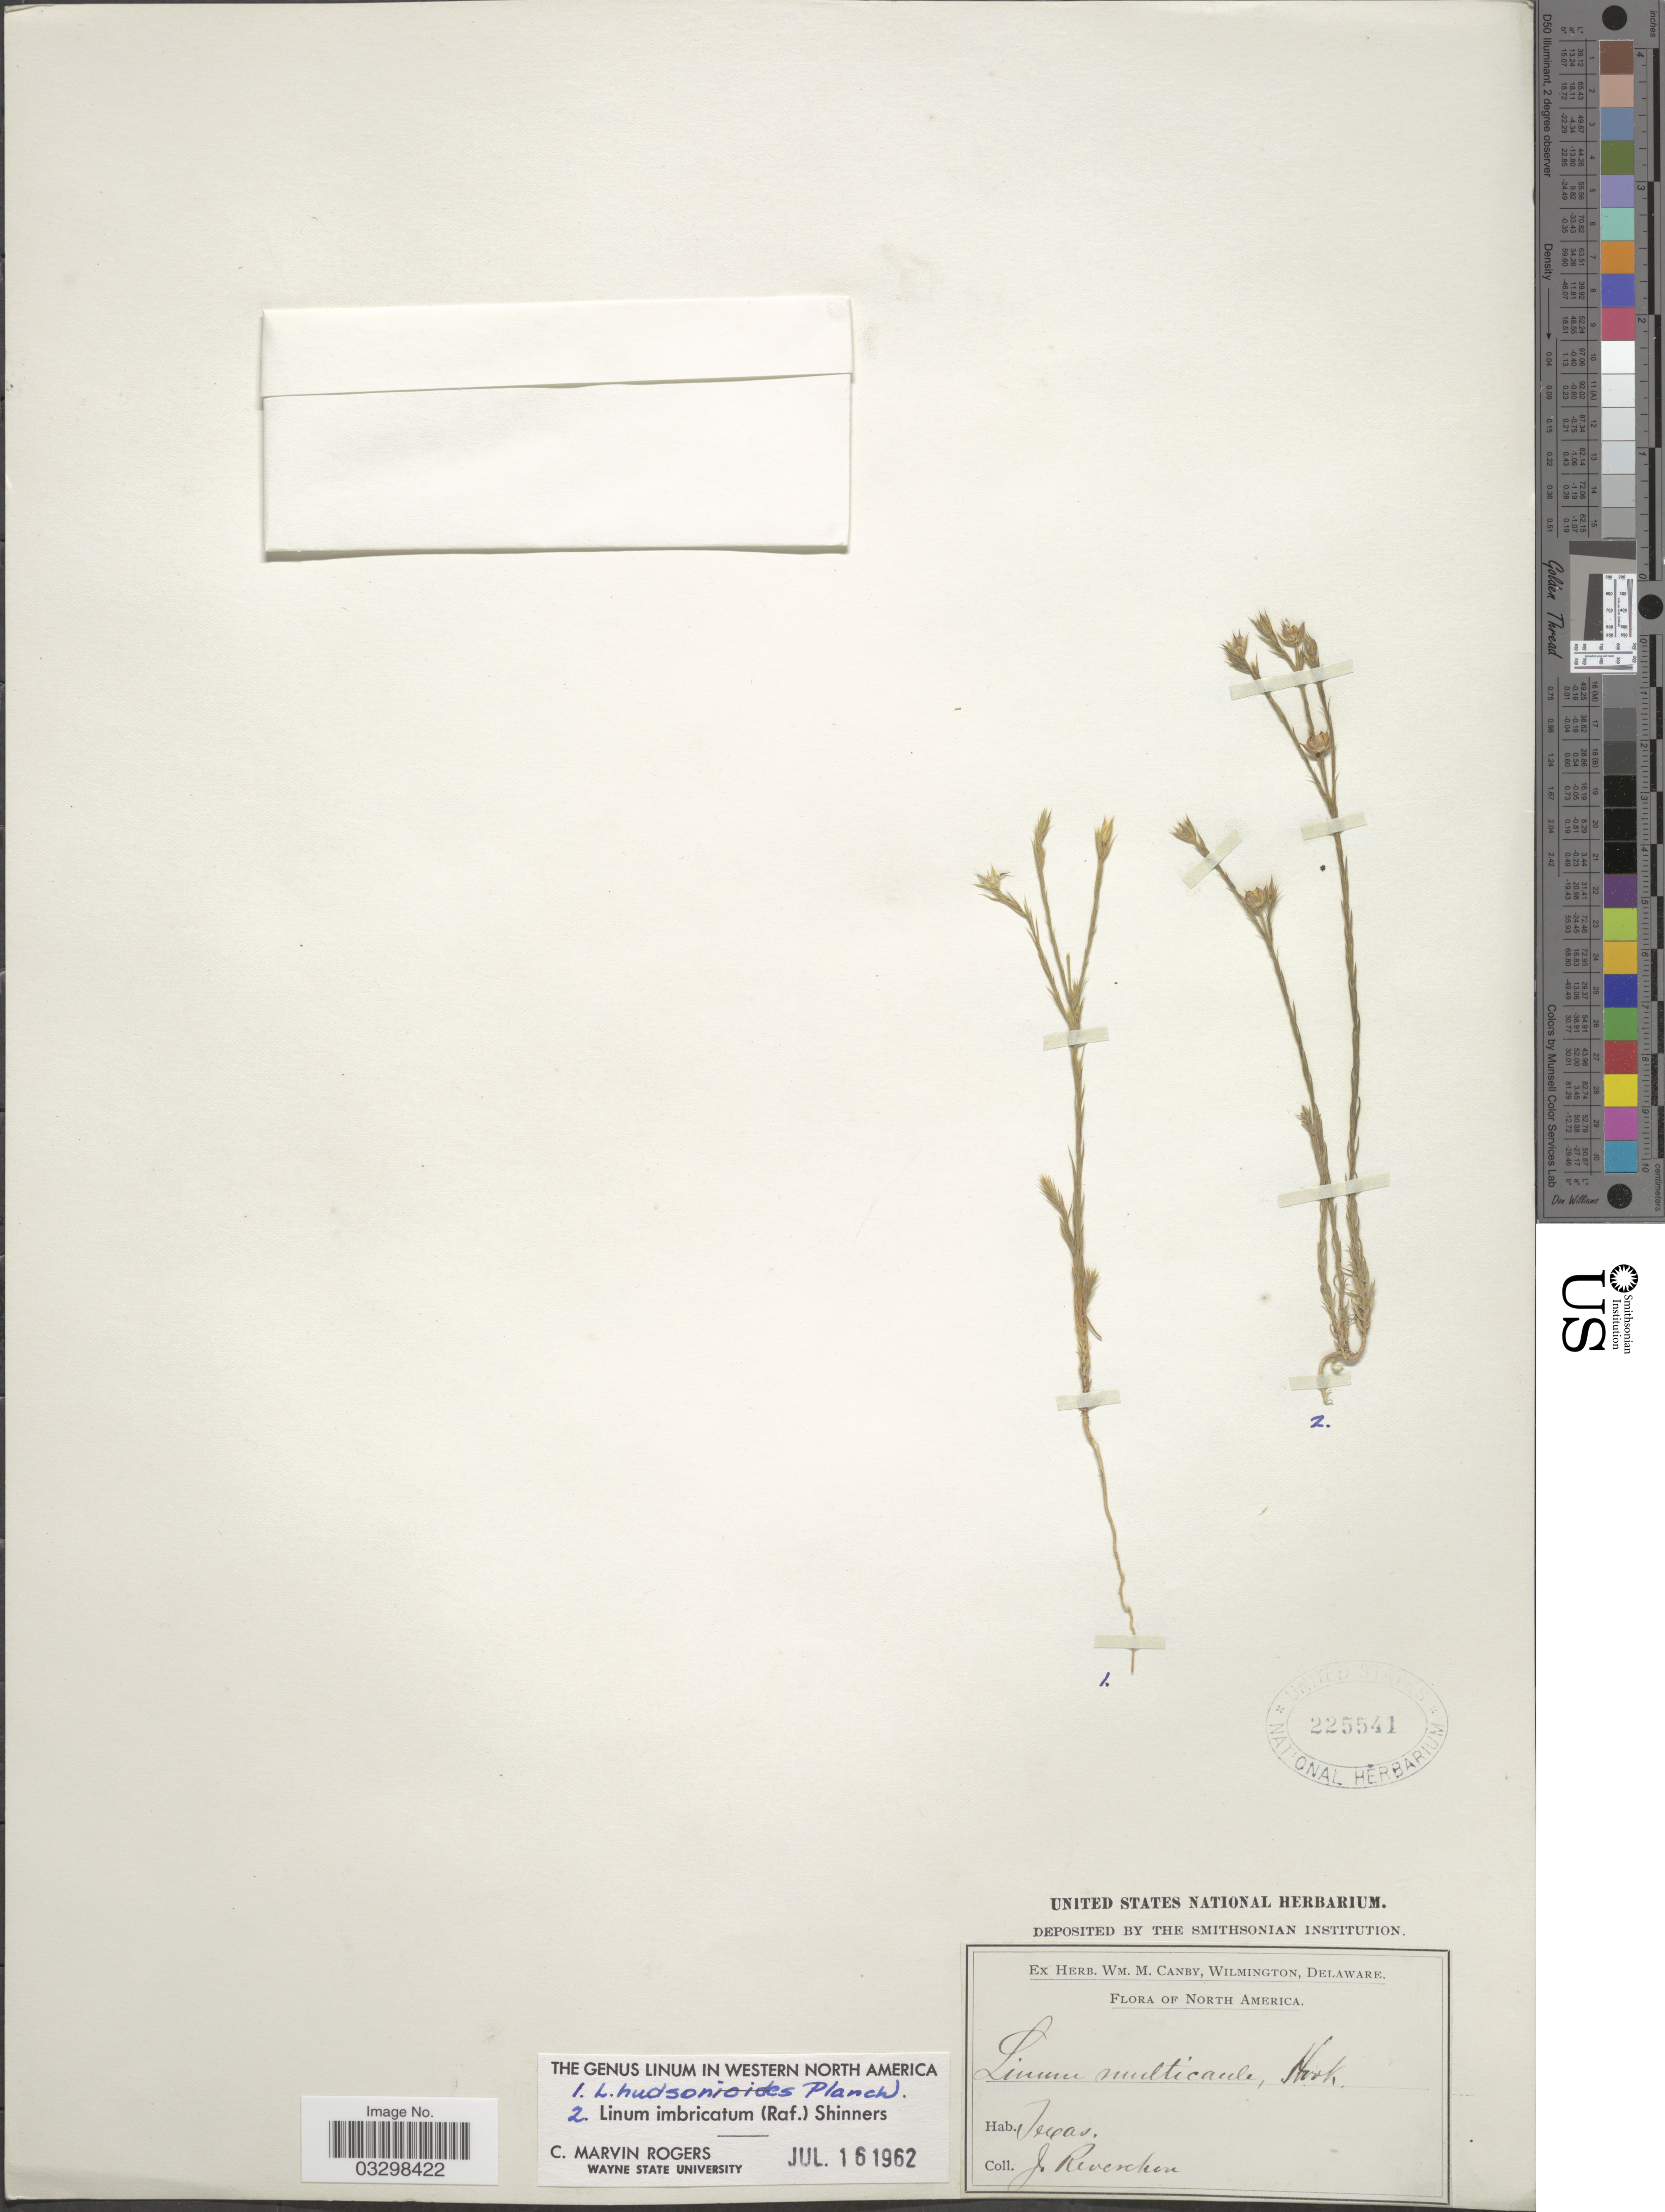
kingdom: Plantae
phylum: Tracheophyta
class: Magnoliopsida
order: Malpighiales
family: Linaceae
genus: Linum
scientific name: Linum hudsonioides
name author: Planch.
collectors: J. Reverchon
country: United States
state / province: Texas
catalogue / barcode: US 225541